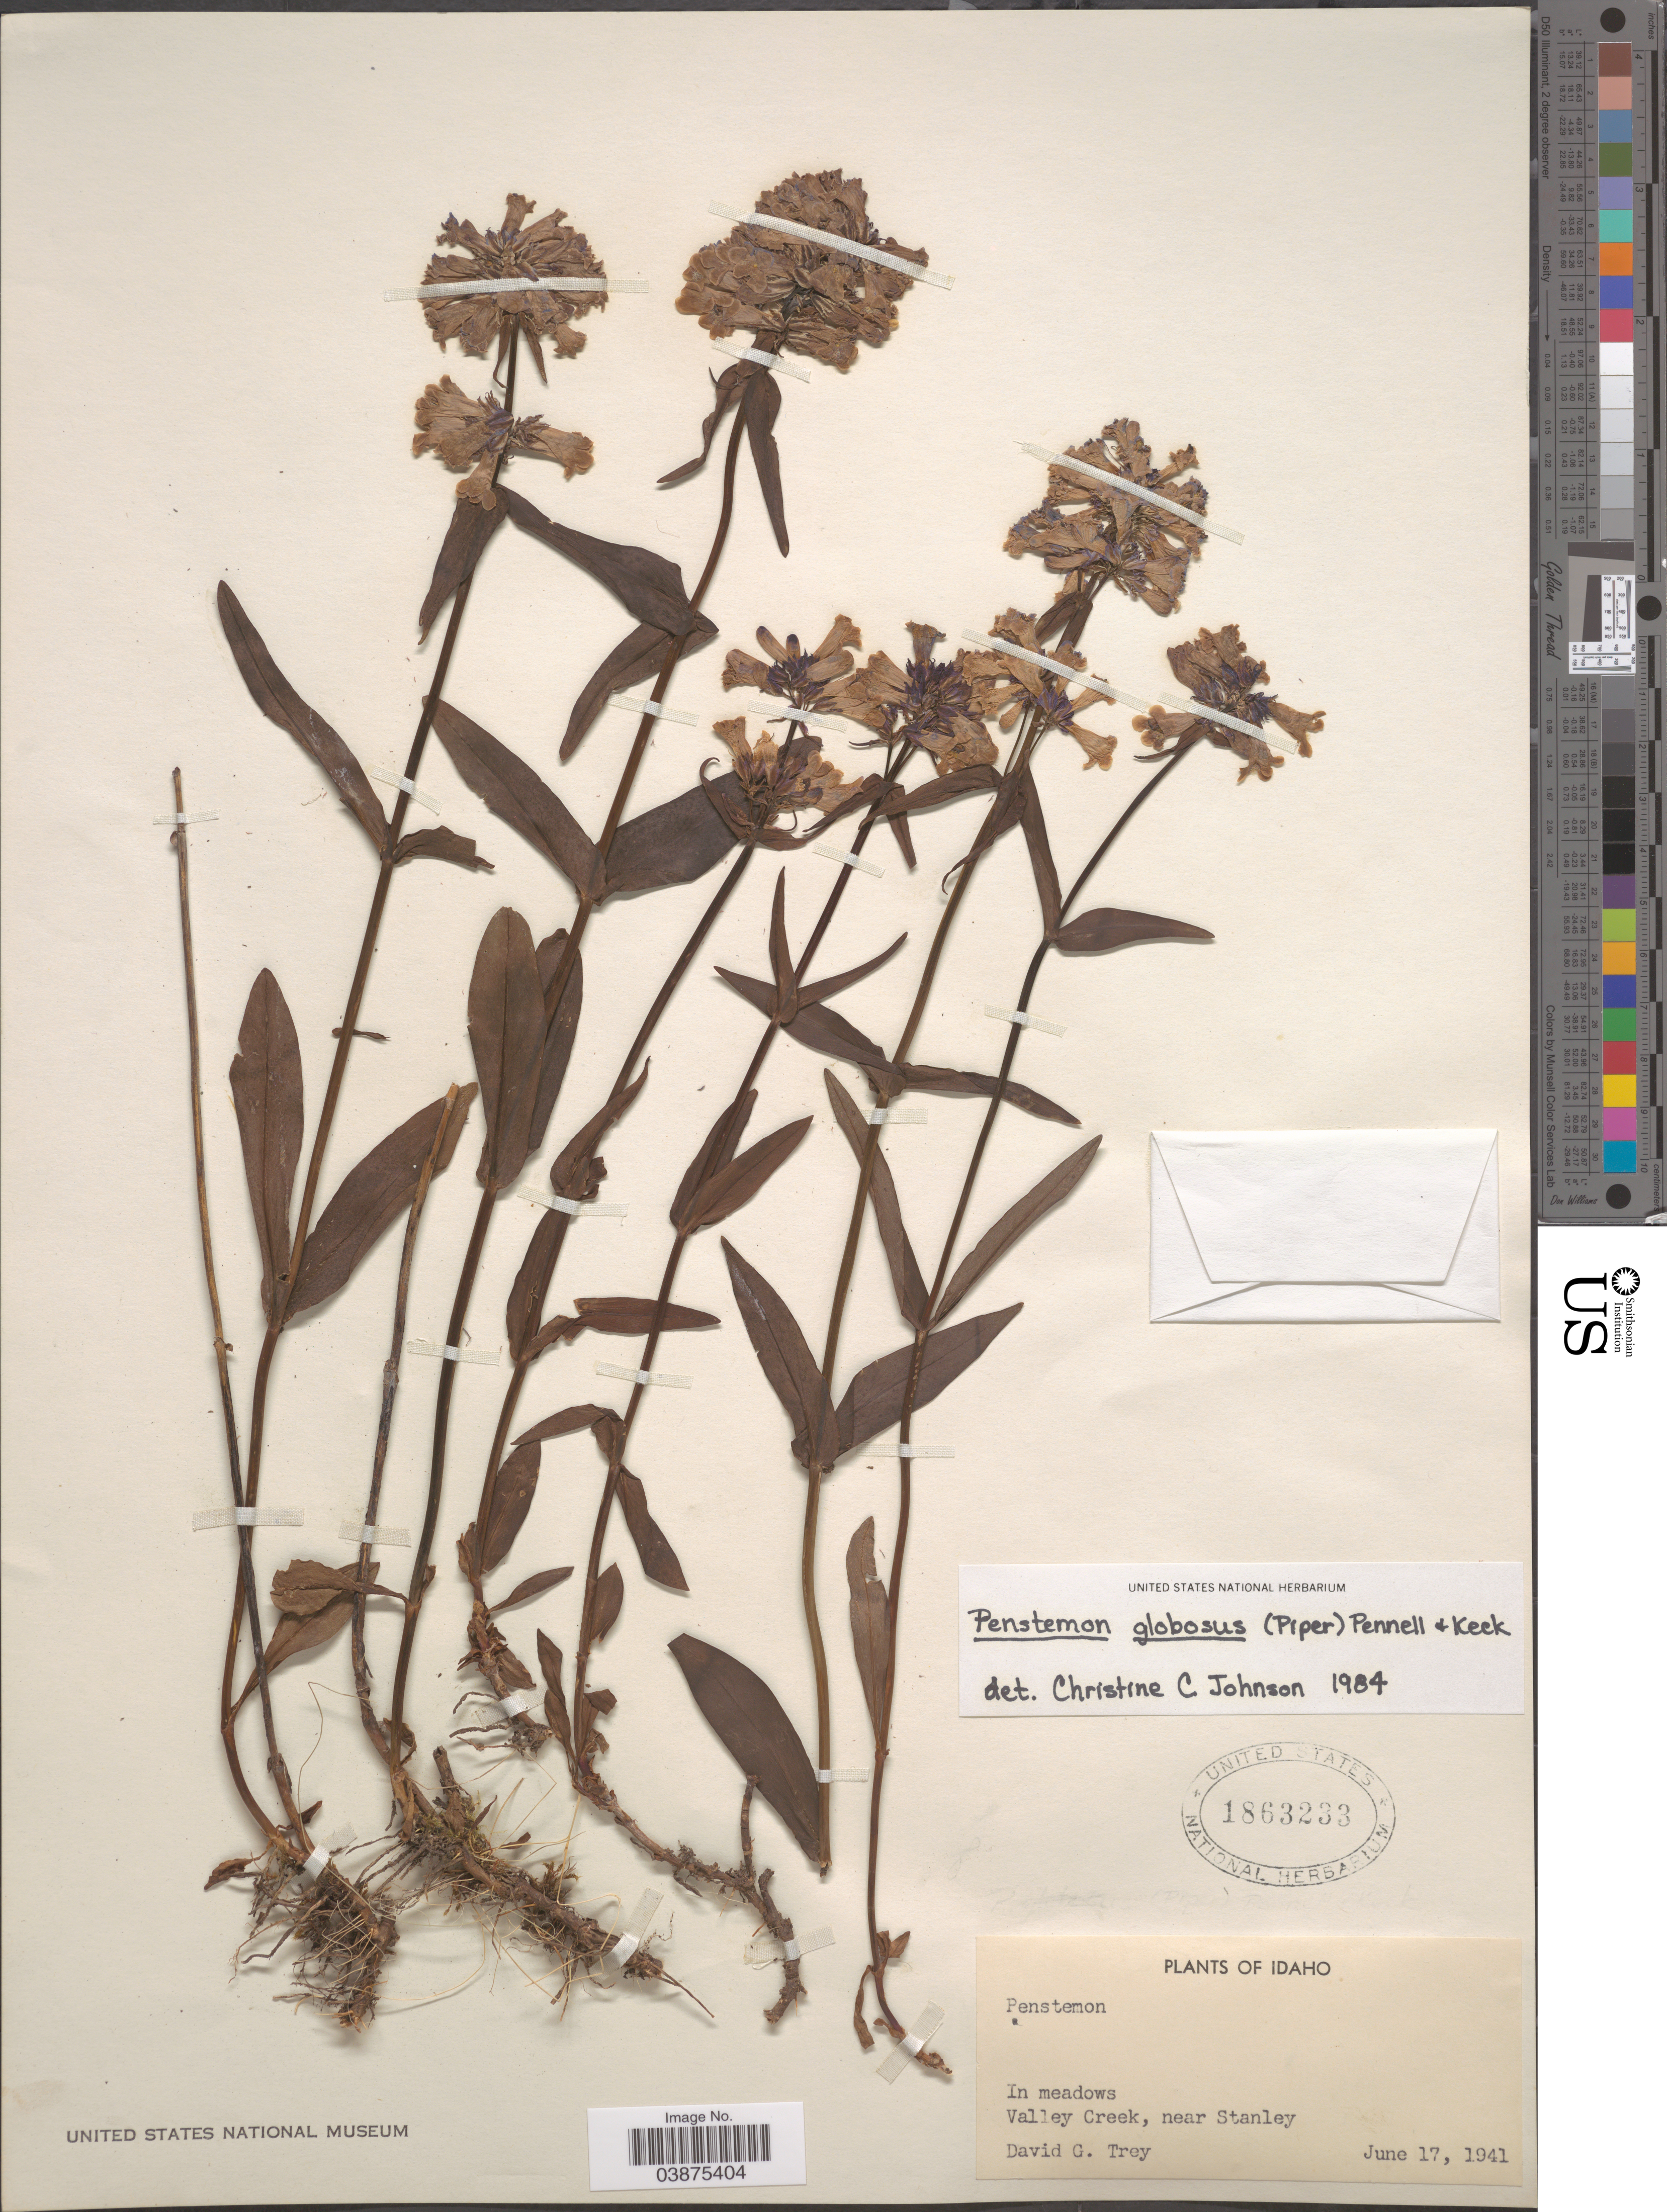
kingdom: Plantae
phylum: Tracheophyta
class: Magnoliopsida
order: Lamiales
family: Plantaginaceae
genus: Penstemon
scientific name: Penstemon globosus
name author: (Piper) Pennell & D.D. Keck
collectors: D. Trey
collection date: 1941-06-17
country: United States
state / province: Idaho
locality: In meadows. Valley Creek, near Stanley.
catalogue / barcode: US 1863233